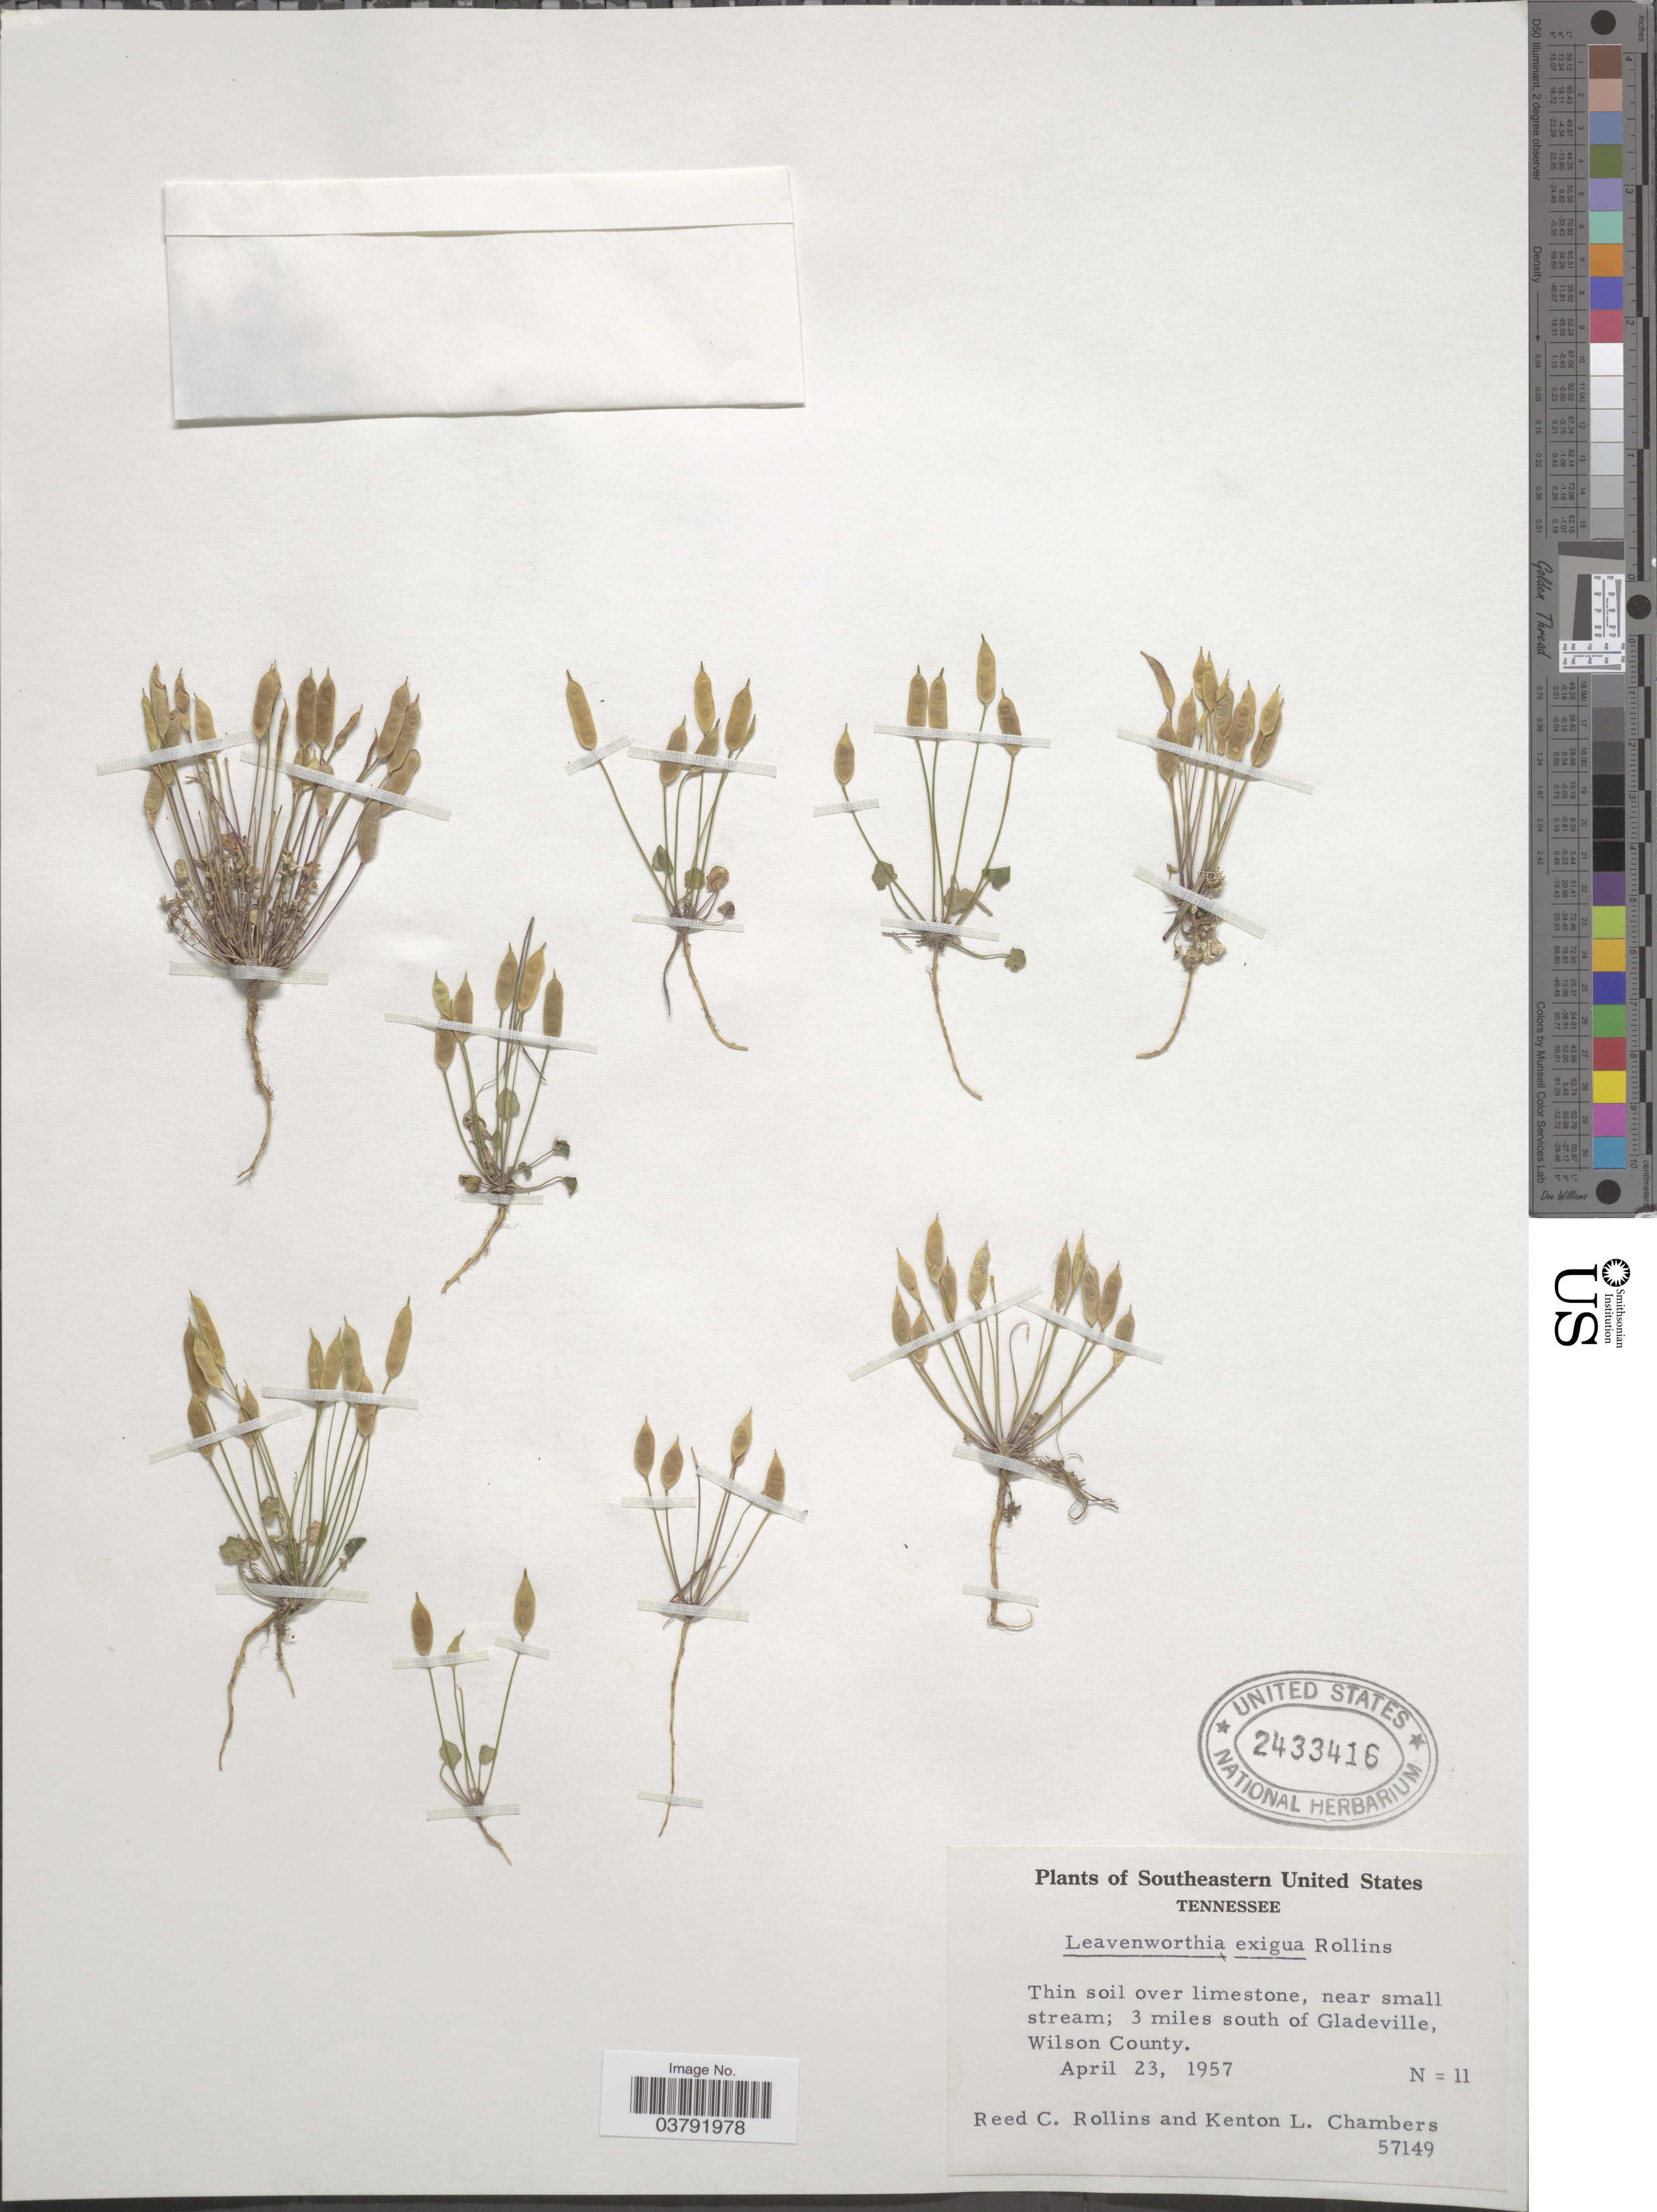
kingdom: Plantae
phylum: Tracheophyta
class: Magnoliopsida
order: Brassicales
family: Brassicaceae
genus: Leavenworthia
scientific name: Leavenworthia exigua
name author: Rollins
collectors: R. C. Rollins & K. L. Chambers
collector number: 57149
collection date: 1957-04-23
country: United States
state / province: Tennessee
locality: Southeastern United States. 3 miles south of Gladeville, Wilson County.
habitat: thin soil over limestone, near small stream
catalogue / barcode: US 2433416